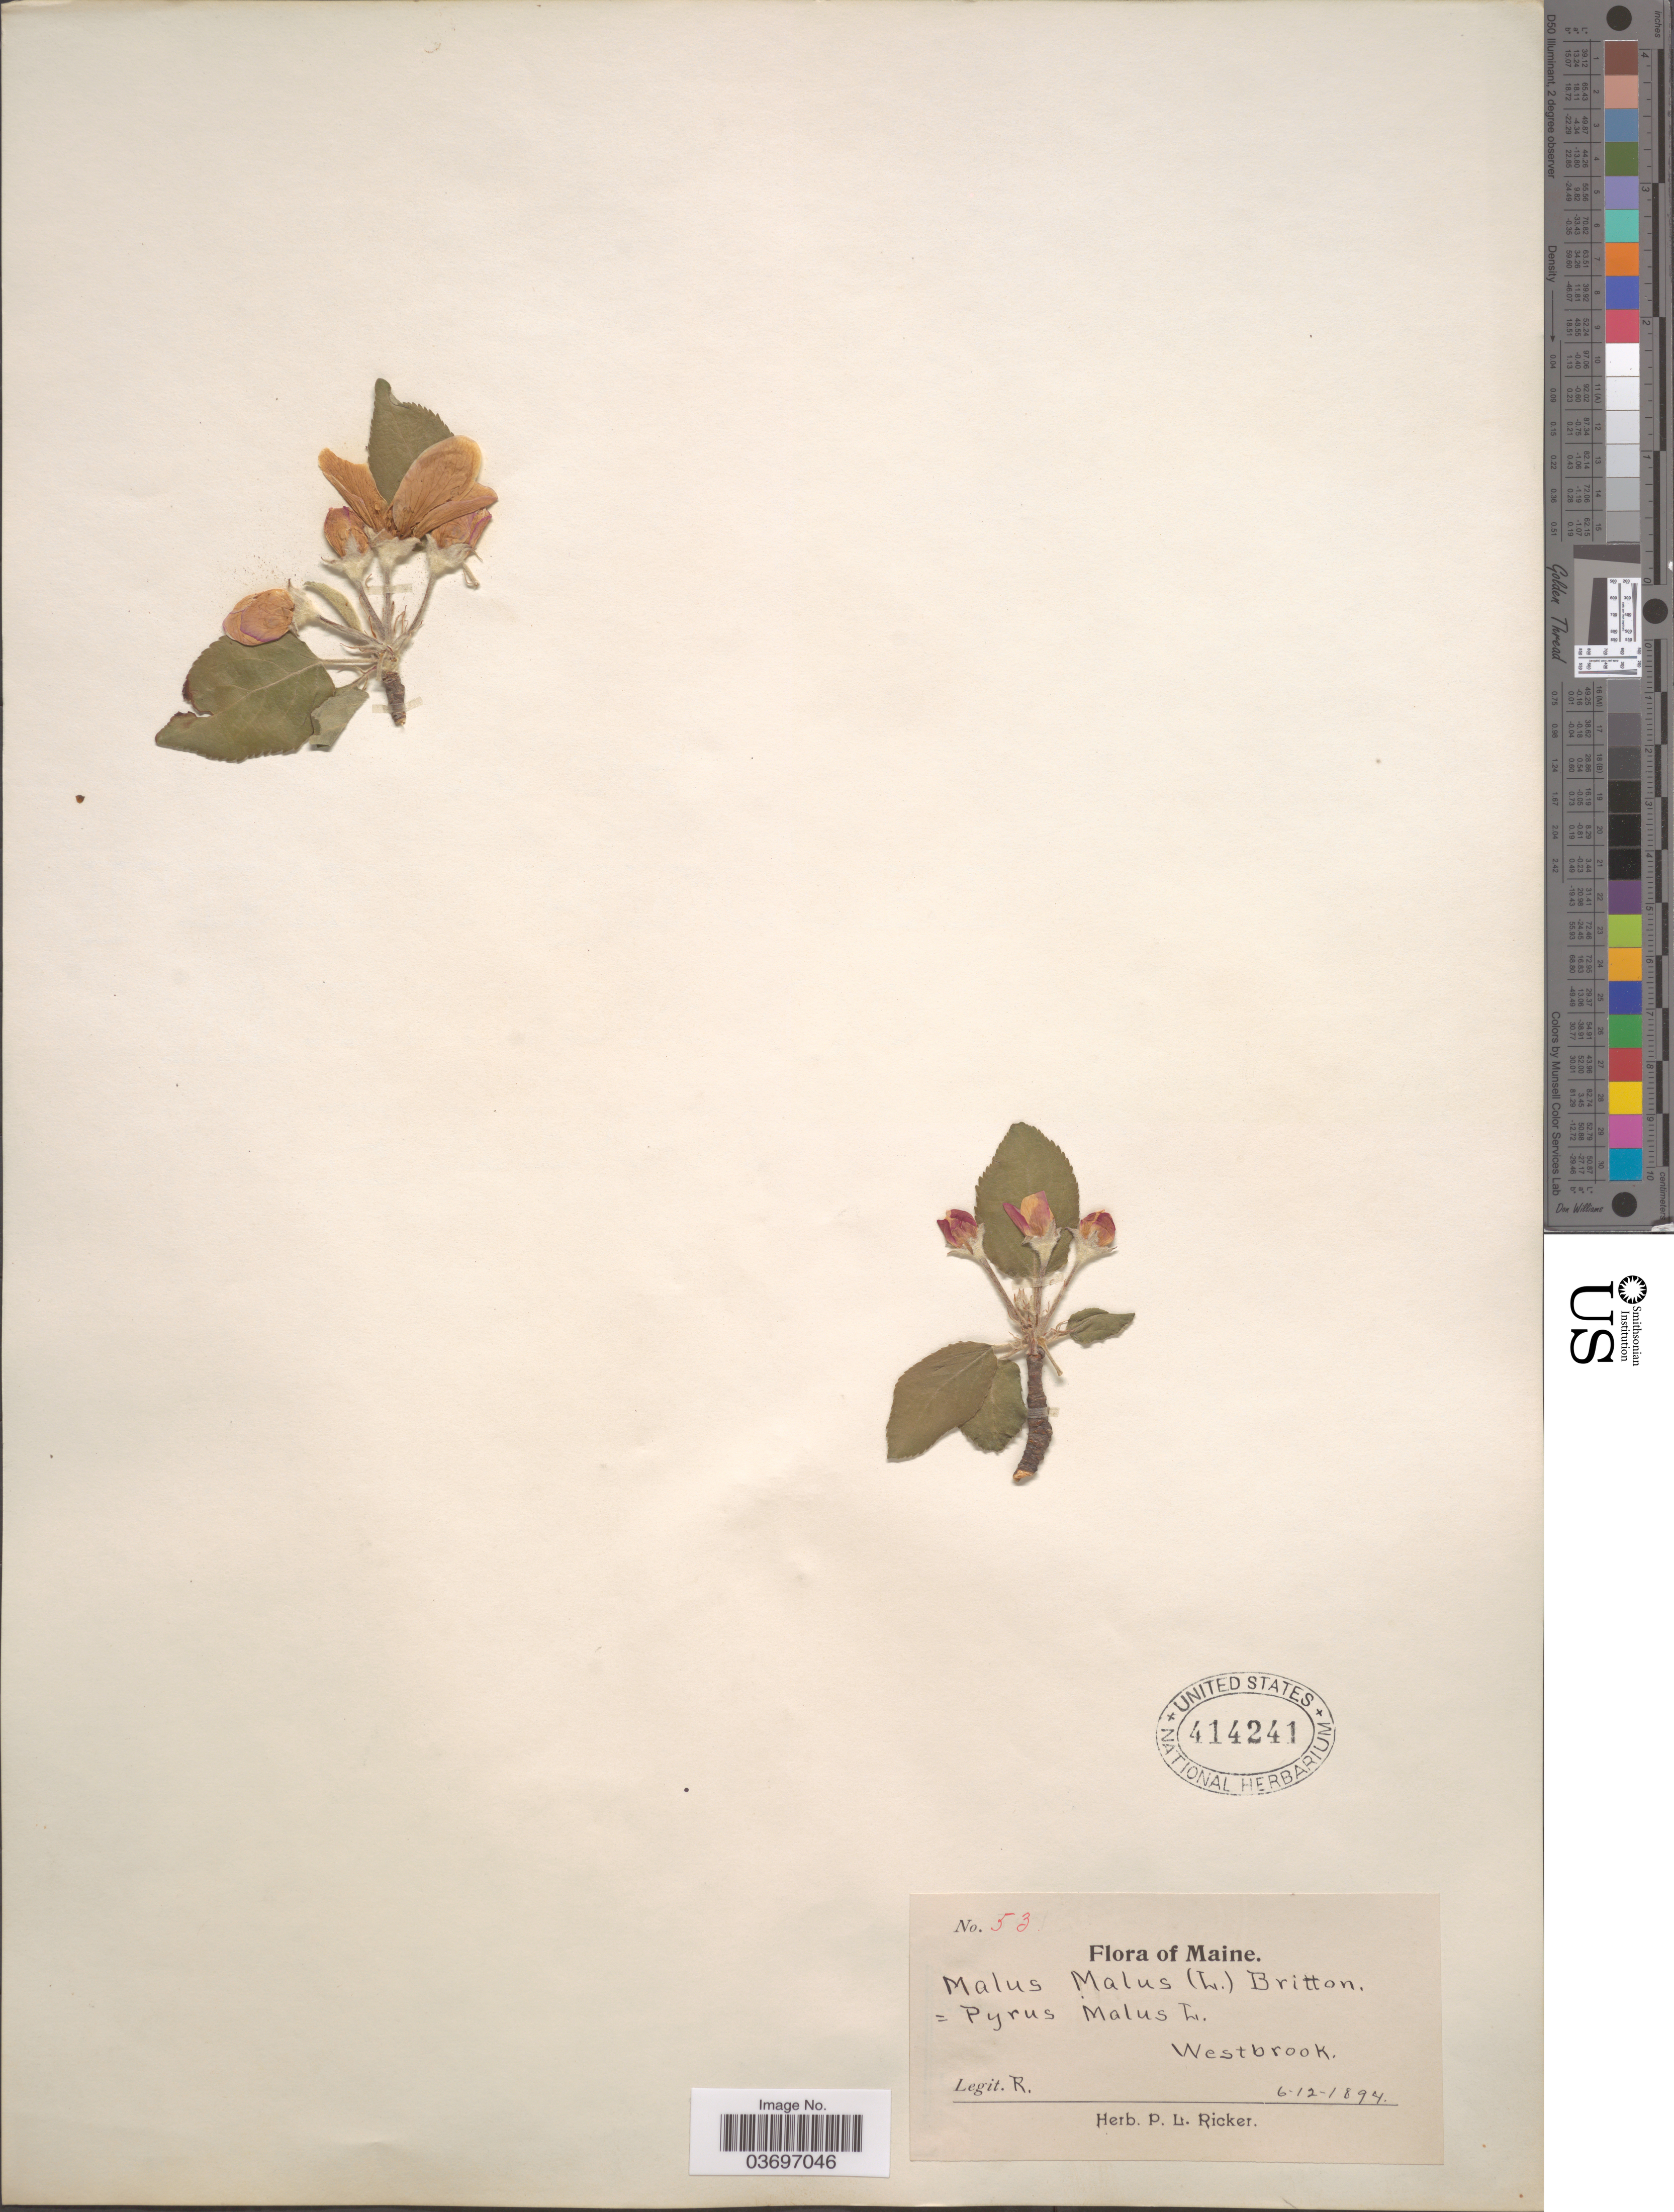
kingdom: Plantae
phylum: Tracheophyta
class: Magnoliopsida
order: Rosales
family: Rosaceae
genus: Malus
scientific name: Malus pumila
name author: Mill.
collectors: P. Ricker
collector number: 53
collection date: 1894-06-12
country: United States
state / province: Maine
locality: Westbrook.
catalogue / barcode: US 414241